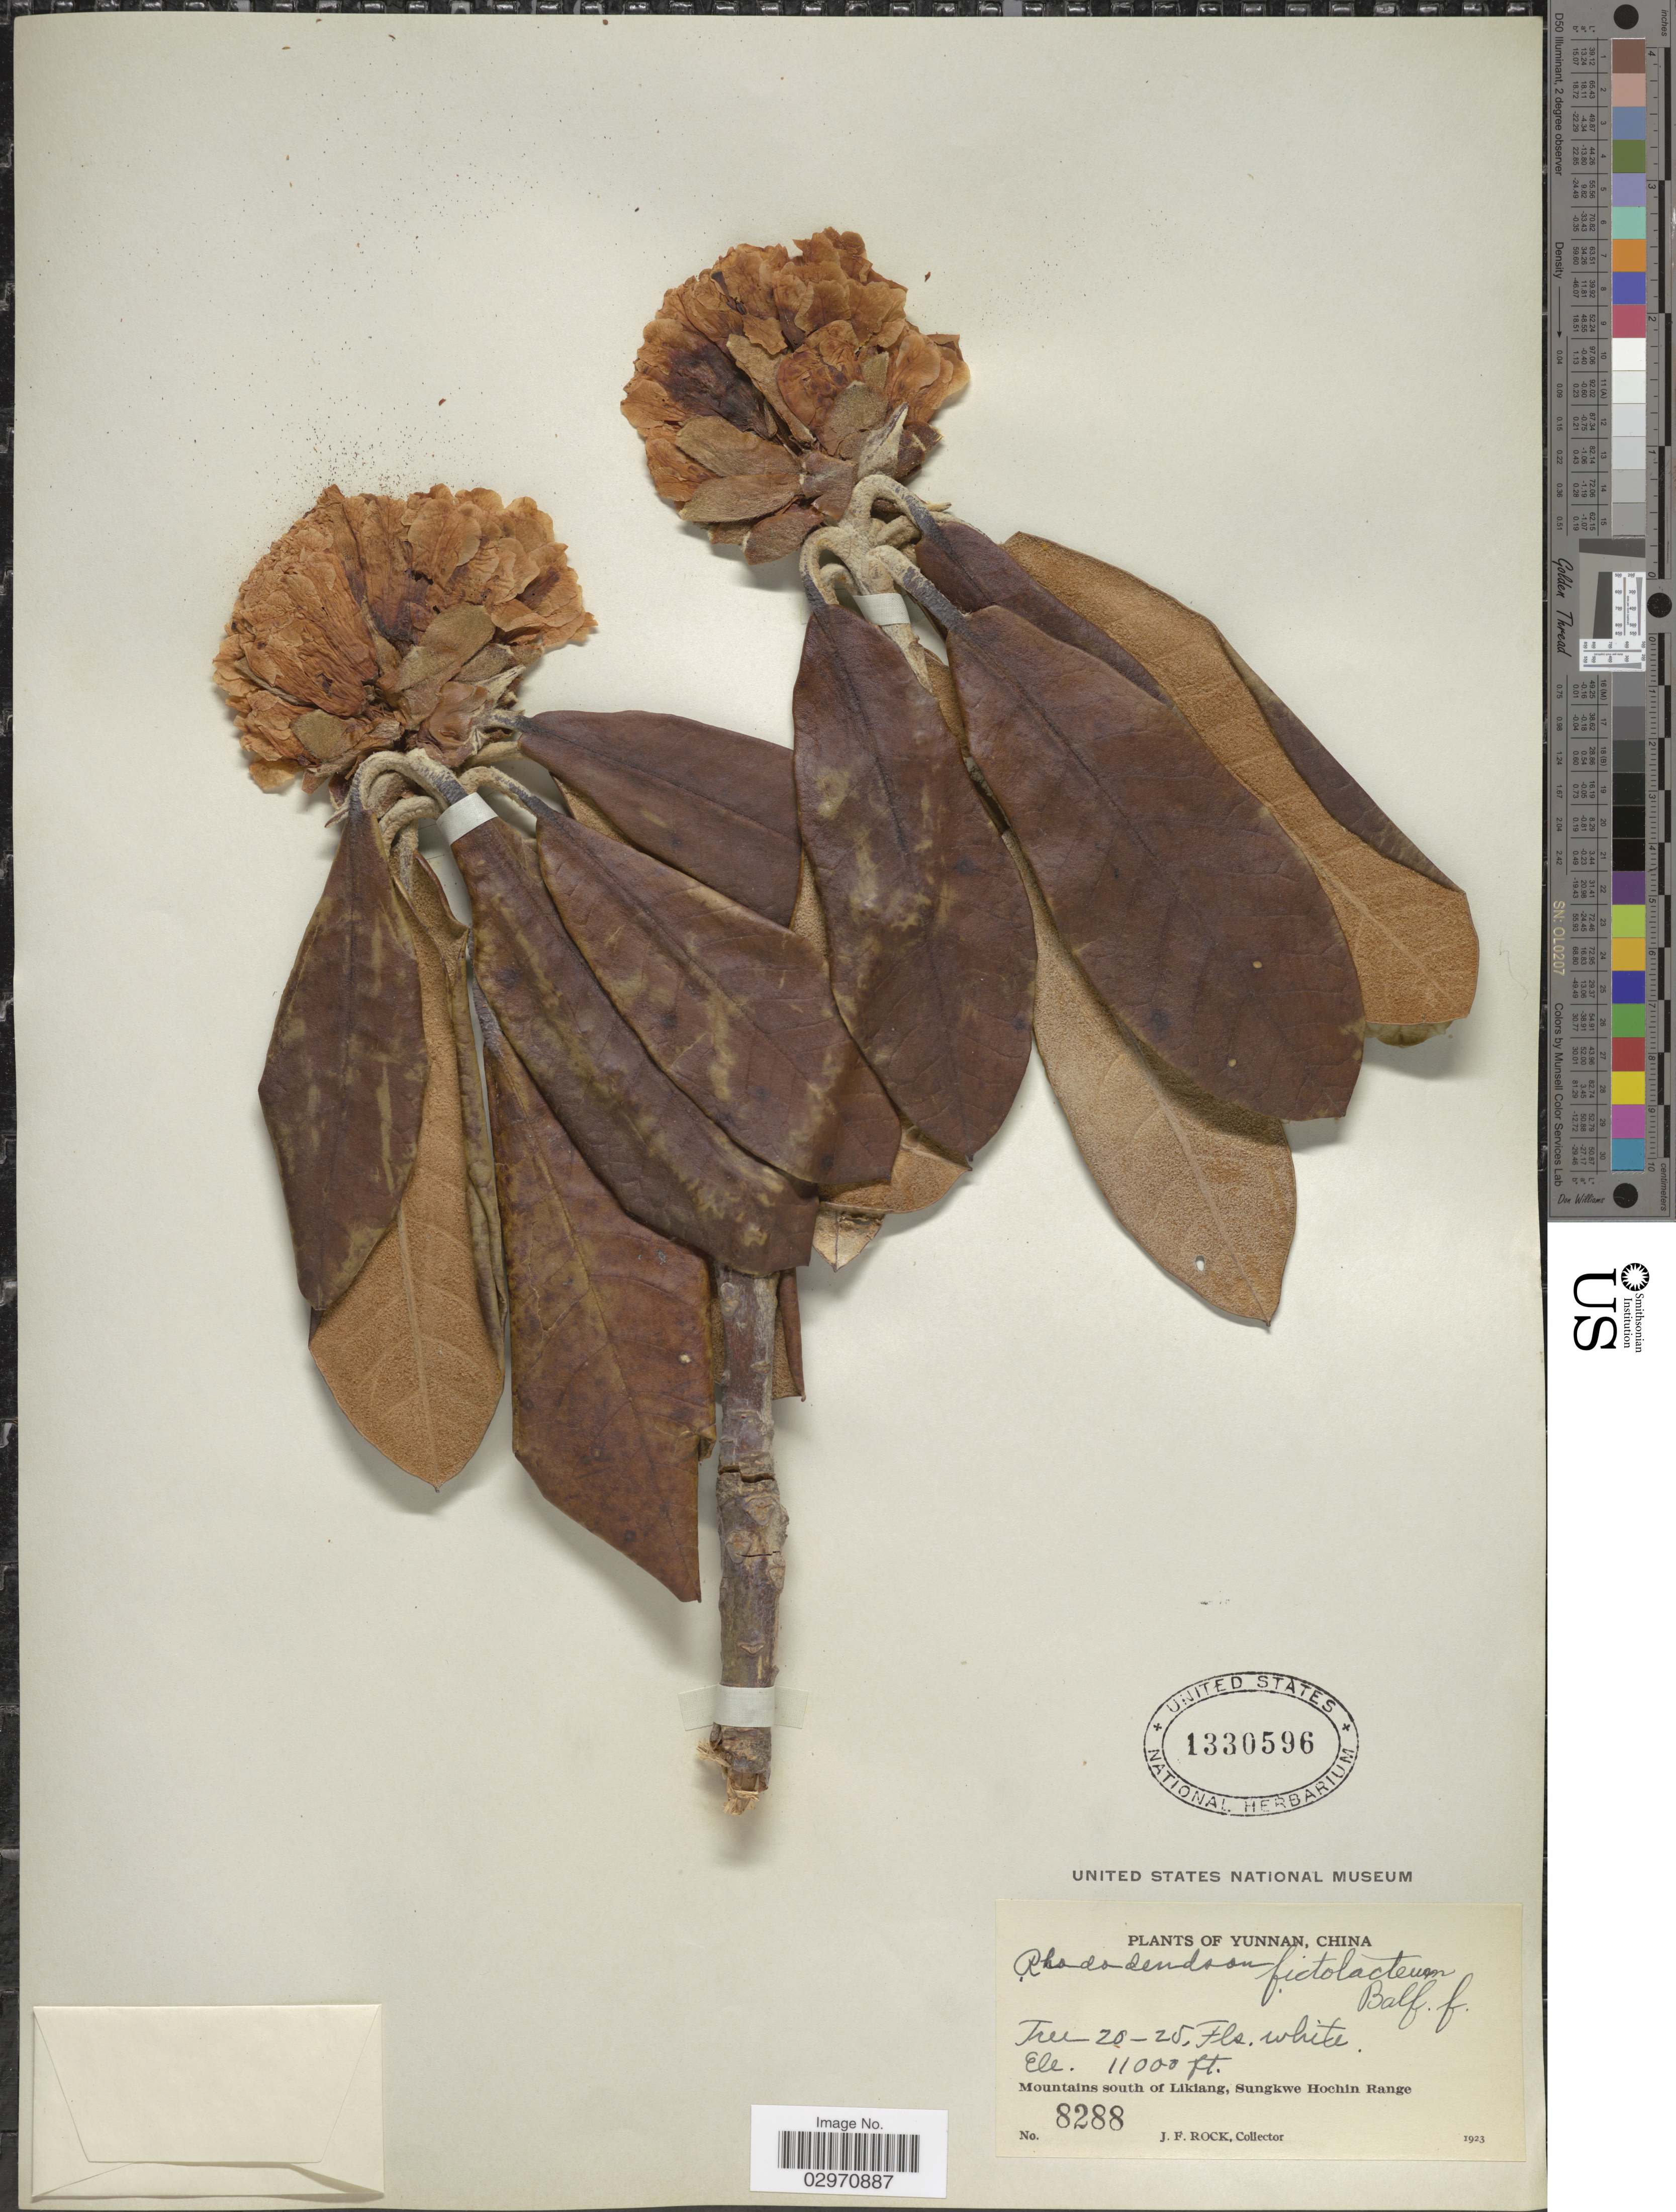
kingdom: Plantae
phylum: Tracheophyta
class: Magnoliopsida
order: Ericales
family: Ericaceae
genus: Rhododendron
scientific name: Rhododendron fictolacteum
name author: Balf. f.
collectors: J. Rock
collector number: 8288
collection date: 1923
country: China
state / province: Yunnan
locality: Mountains south of Likiang, Sungkwe Hochin Range.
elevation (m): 3353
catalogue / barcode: US 1330596